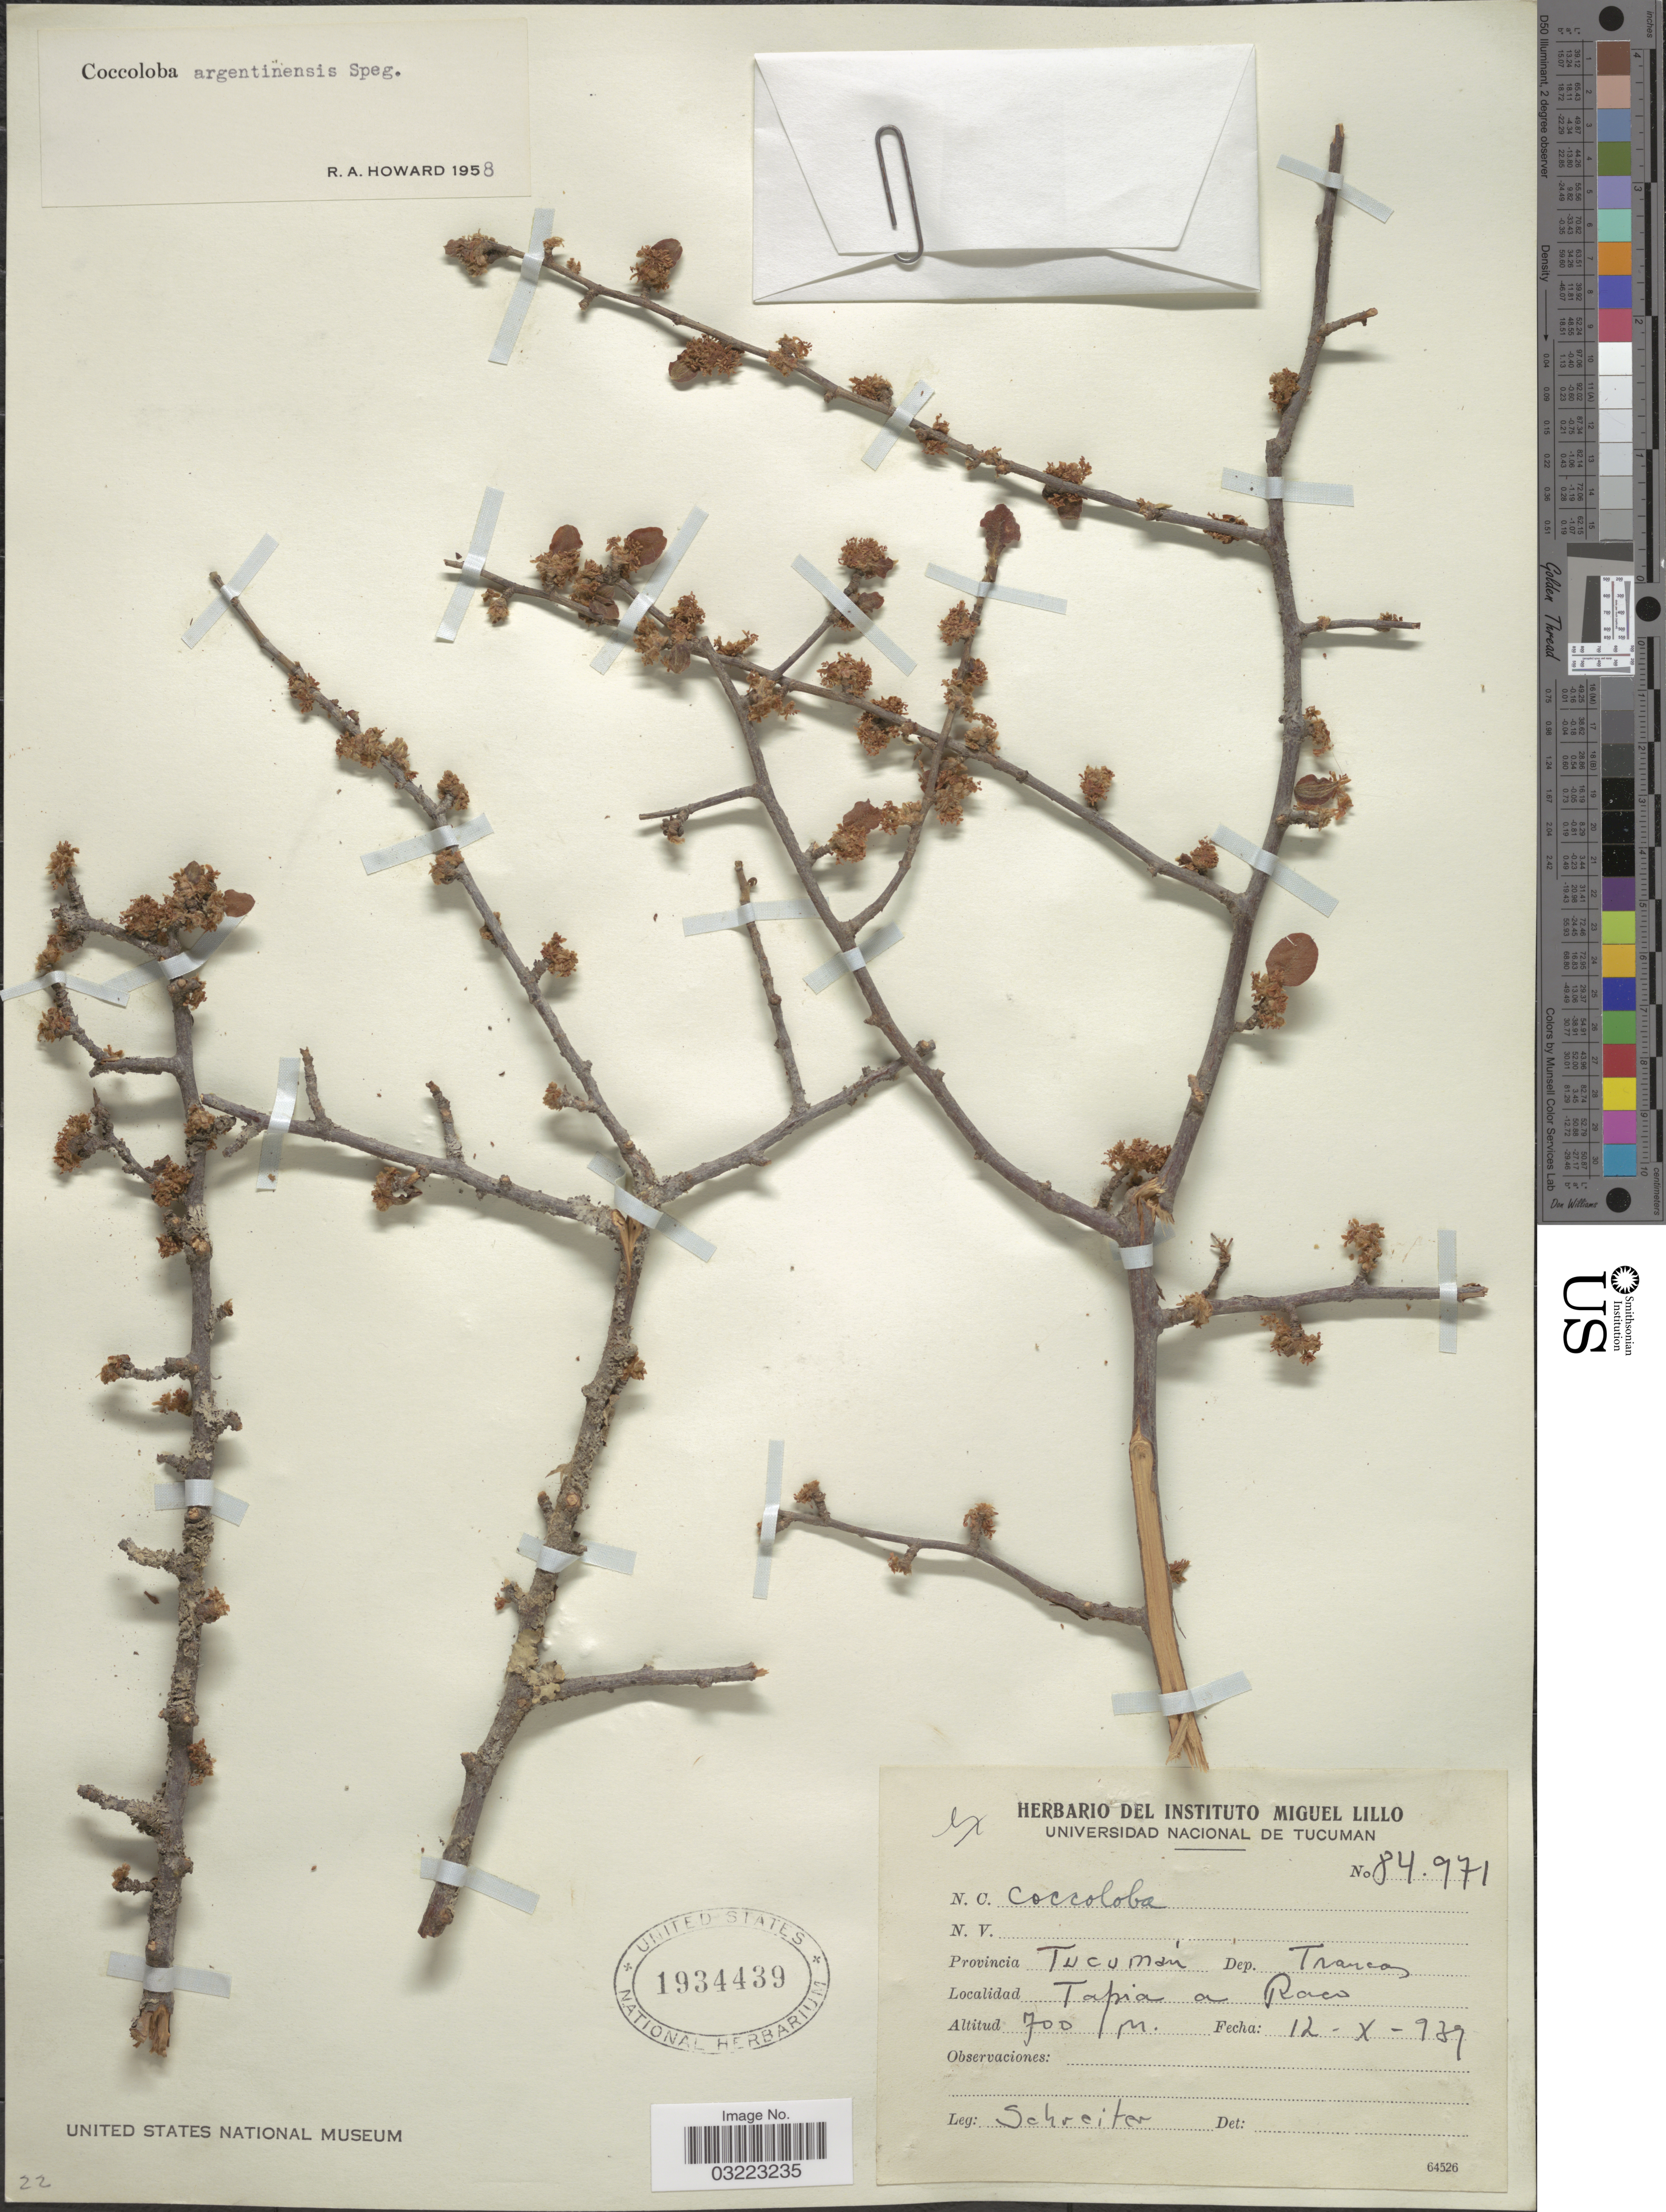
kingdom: Plantae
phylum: Tracheophyta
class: Magnoliopsida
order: Caryophyllales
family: Polygonaceae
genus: Coccoloba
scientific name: Coccoloba argentinensis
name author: Speg.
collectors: -. Schreiter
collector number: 84971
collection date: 1939-10-12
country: Argentina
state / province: Tucuman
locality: Dep. Trancas, Tapia a Raco.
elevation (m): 700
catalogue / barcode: US 1934439